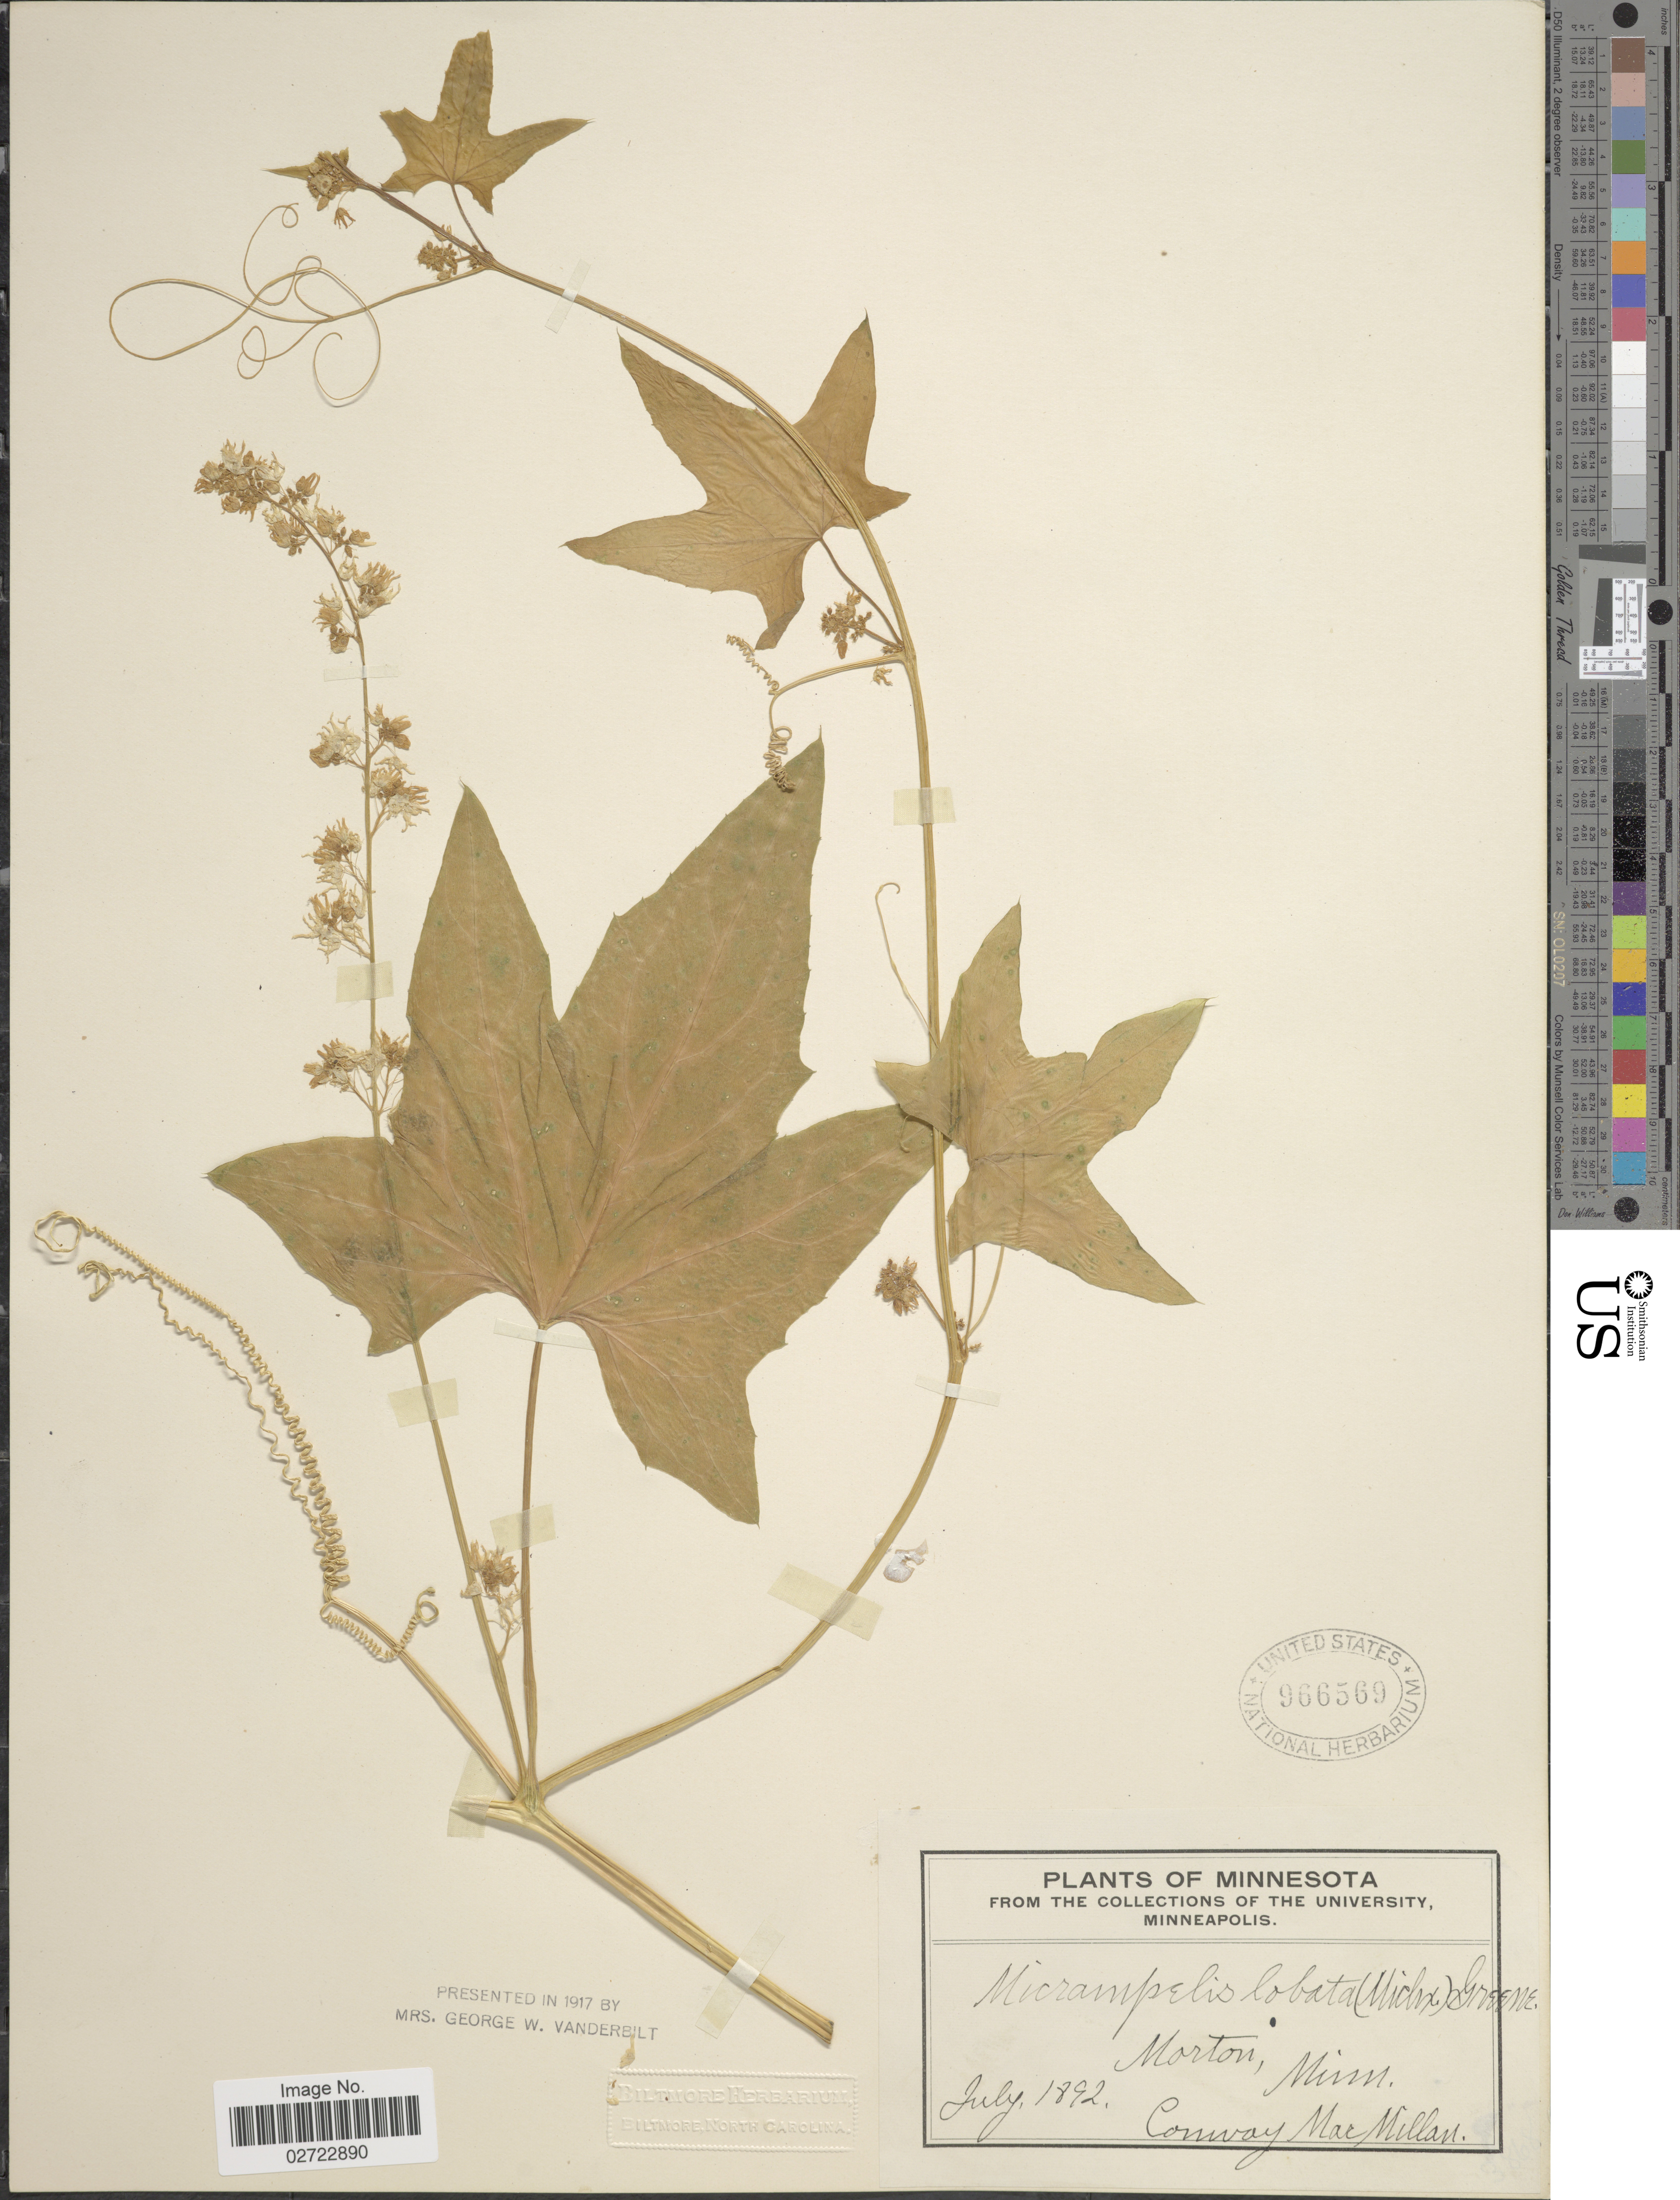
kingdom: Plantae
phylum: Tracheophyta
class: Magnoliopsida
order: Cucurbitales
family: Cucurbitaceae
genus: Echinocystis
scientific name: Echinocystis lobata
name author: (Michx.) Torr. & A. Gray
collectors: C. MacMillan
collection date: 1892-07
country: United States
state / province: Minnesota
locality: Morton.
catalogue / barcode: US 966569